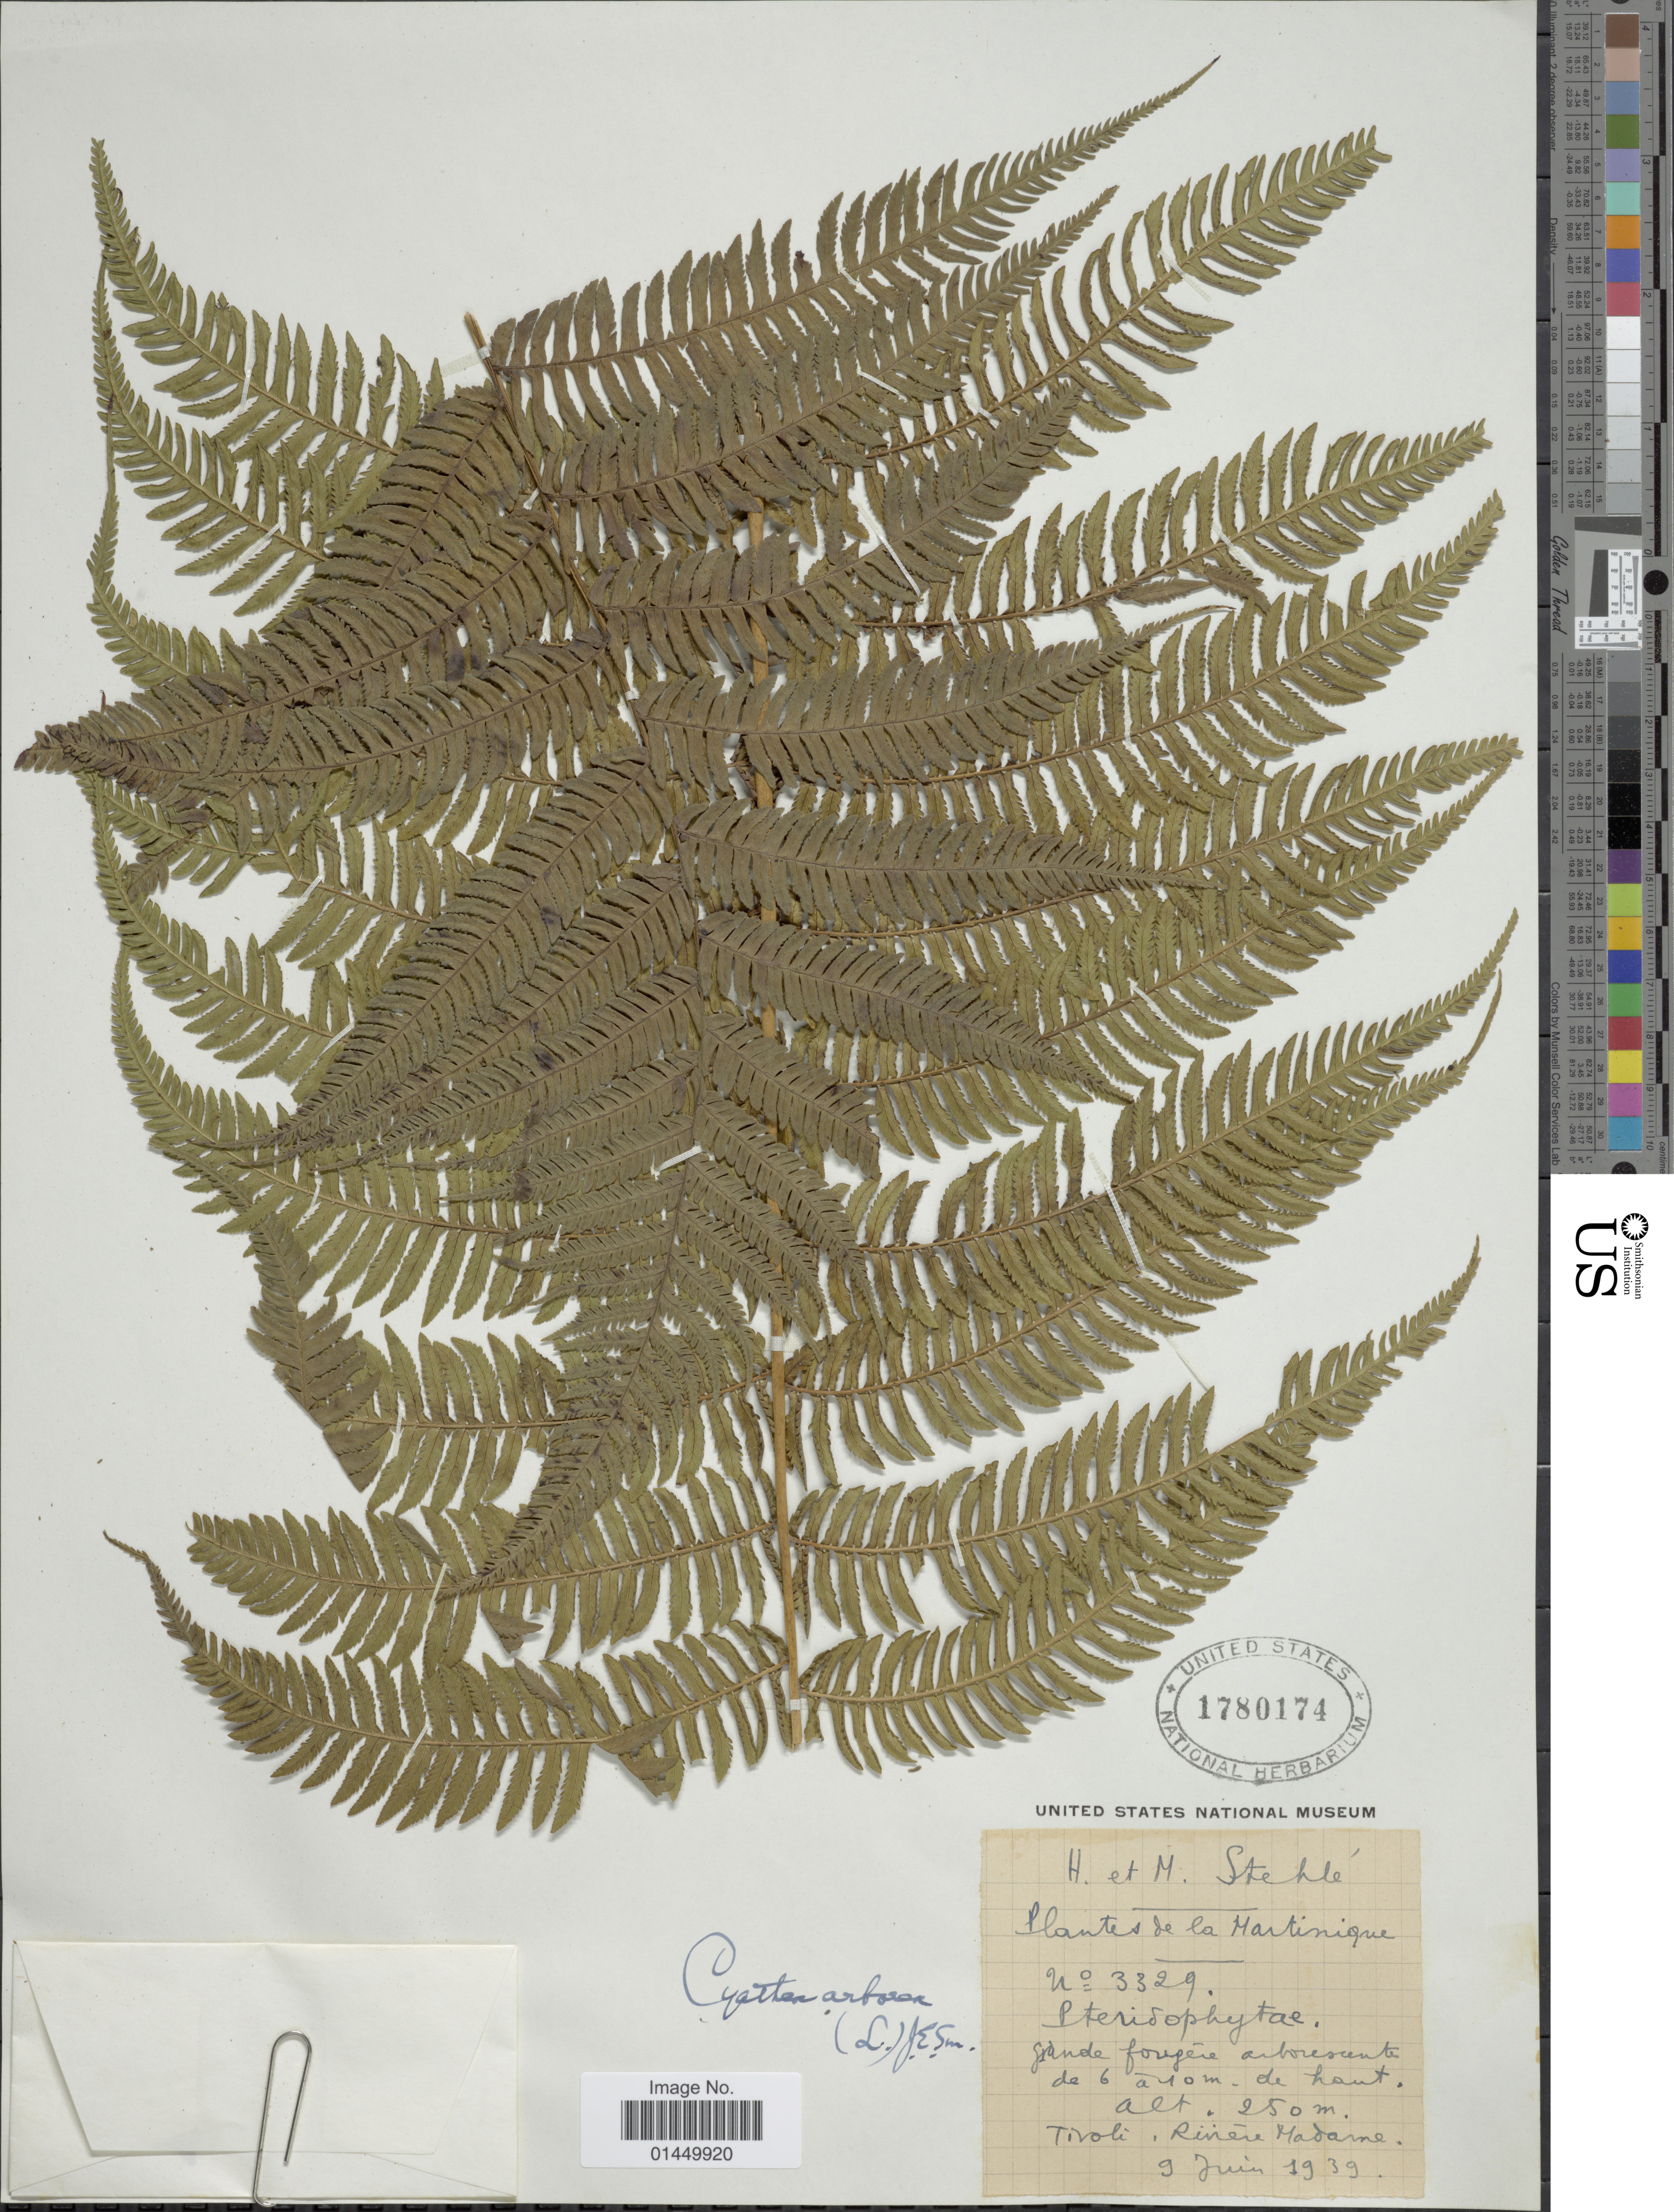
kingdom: Plantae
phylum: Tracheophyta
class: Polypodiopsida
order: Cyatheales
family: Cyatheaceae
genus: Cyathea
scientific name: Cyathea arborea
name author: (L.) Sm.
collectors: H. Stehlé & M. Stehlé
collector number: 3329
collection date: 1939-06-03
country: Martinique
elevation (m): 250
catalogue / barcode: US 1780174